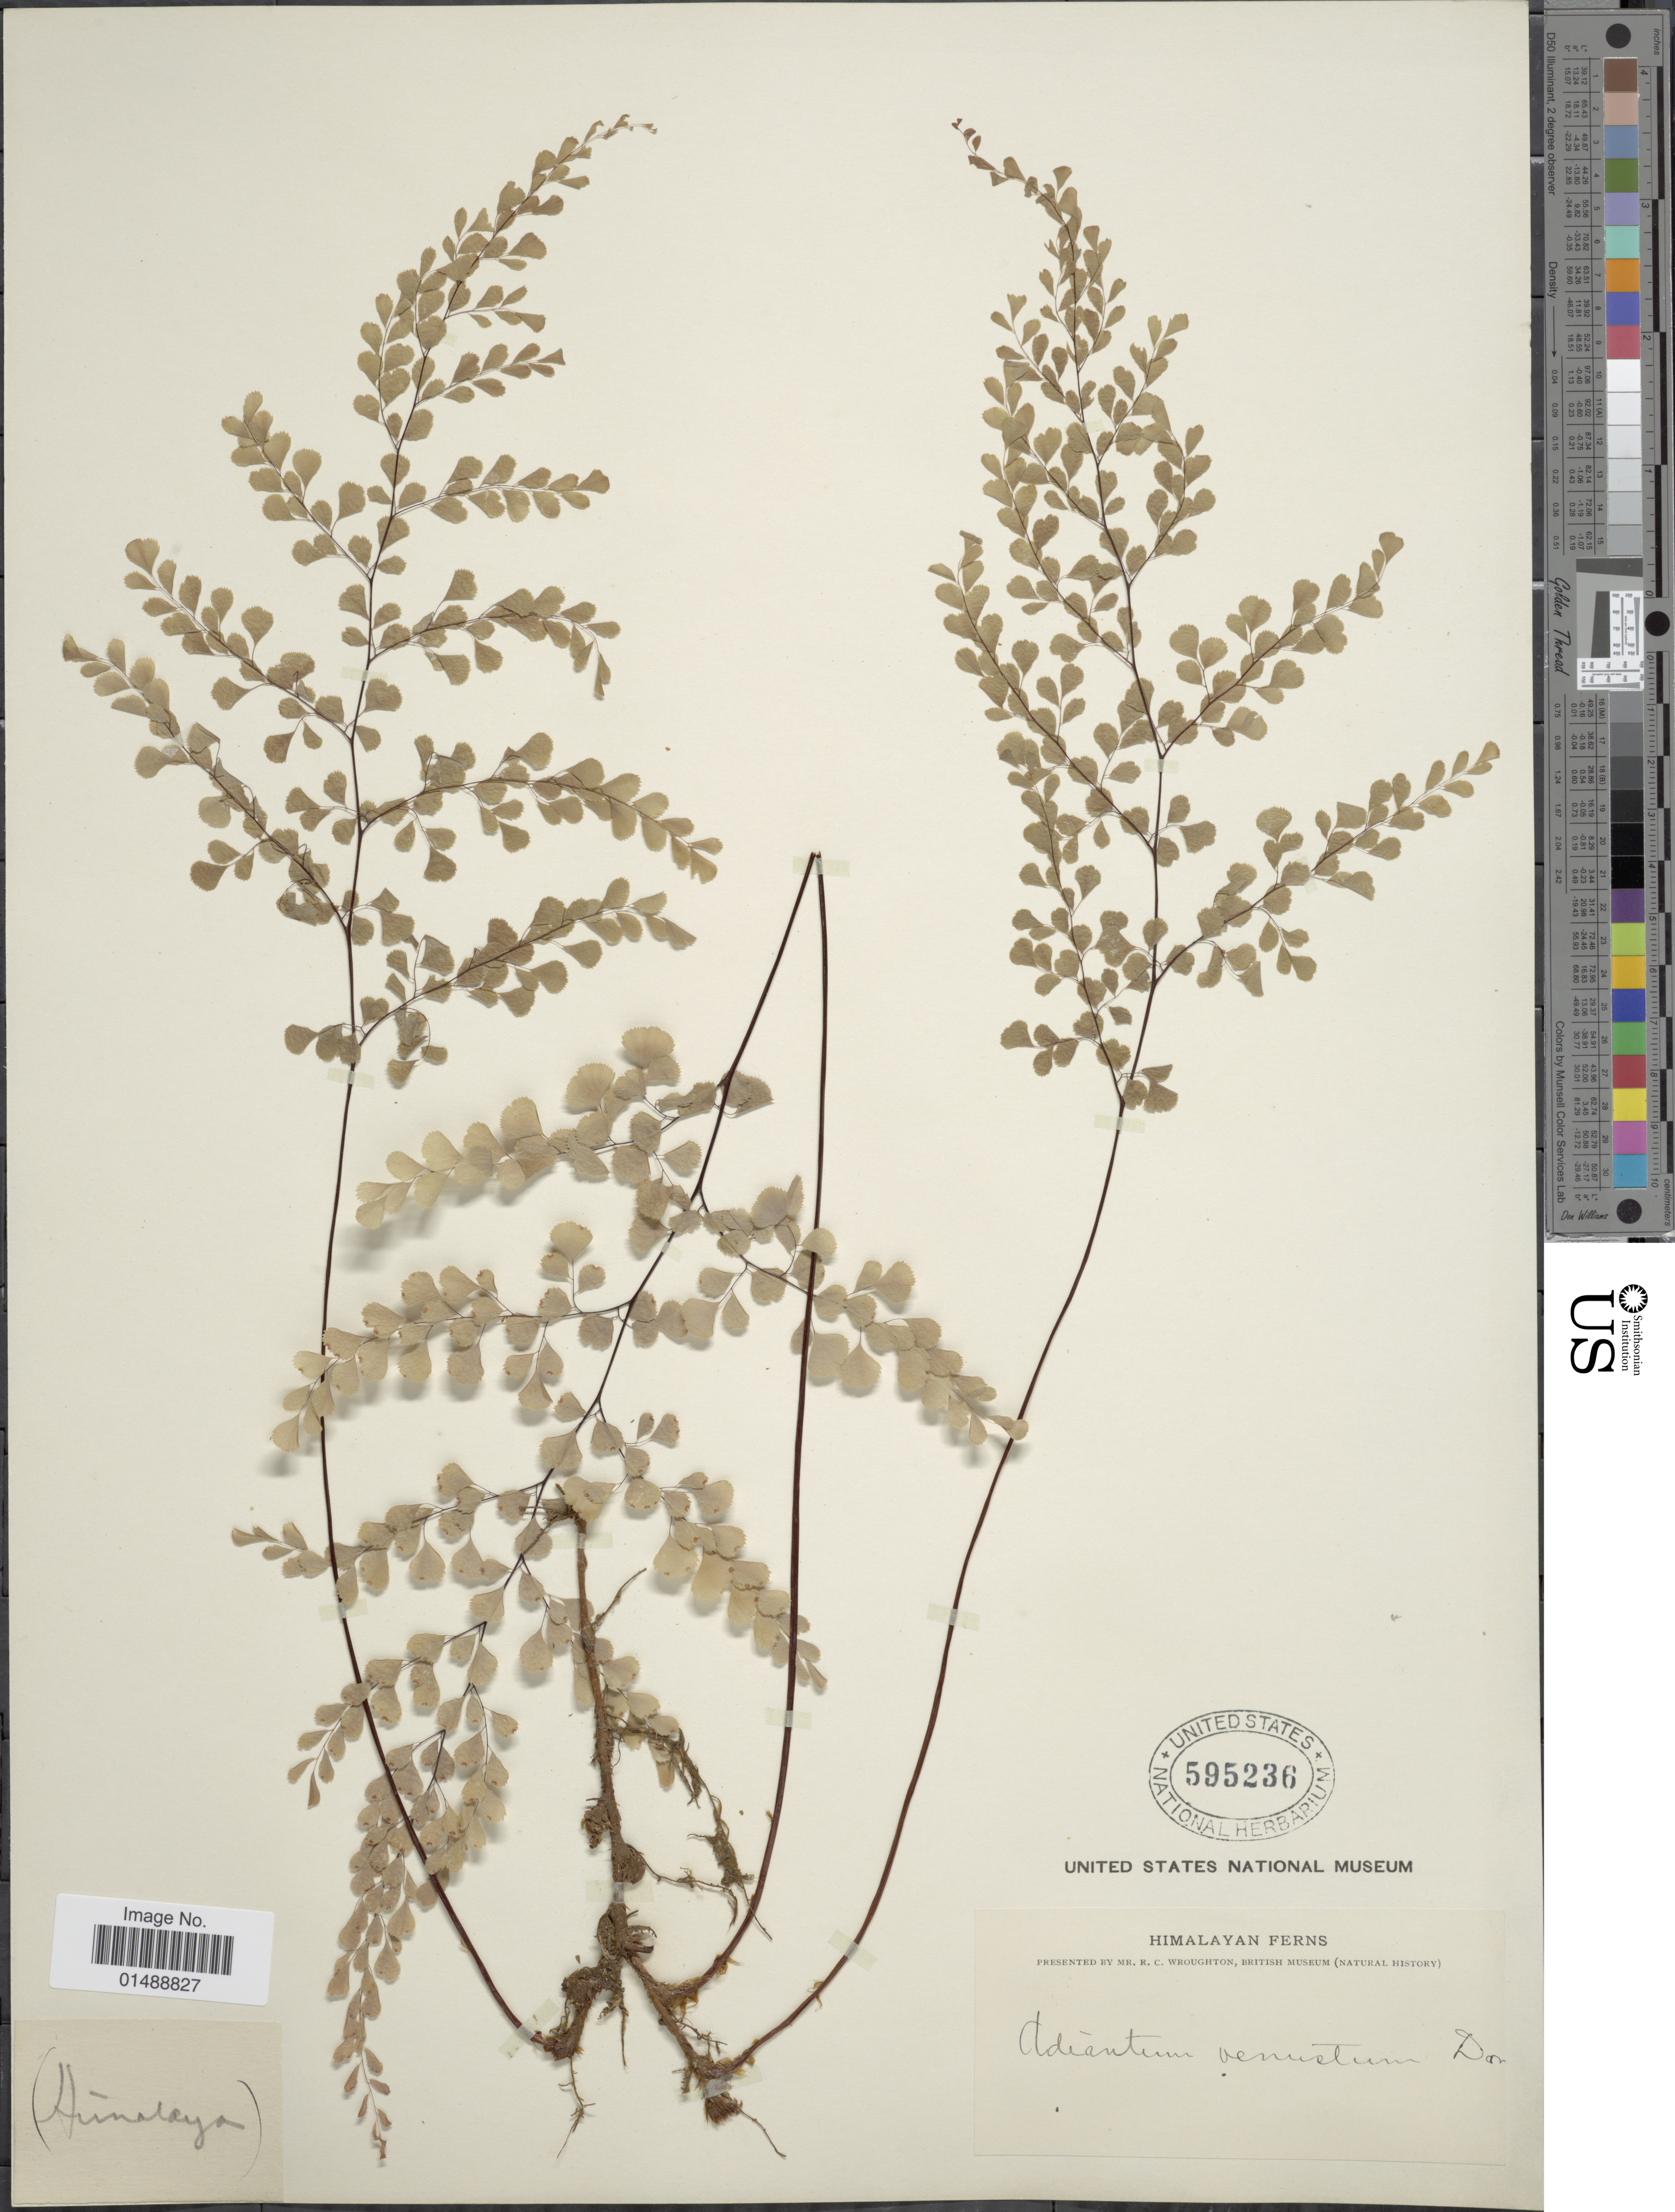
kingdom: Plantae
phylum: Tracheophyta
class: Polypodiopsida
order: Polypodiales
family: Pteridaceae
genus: Adiantum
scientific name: Adiantum venustum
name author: D. Don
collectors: R. Wroughton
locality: Himalaya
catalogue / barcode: US 595236